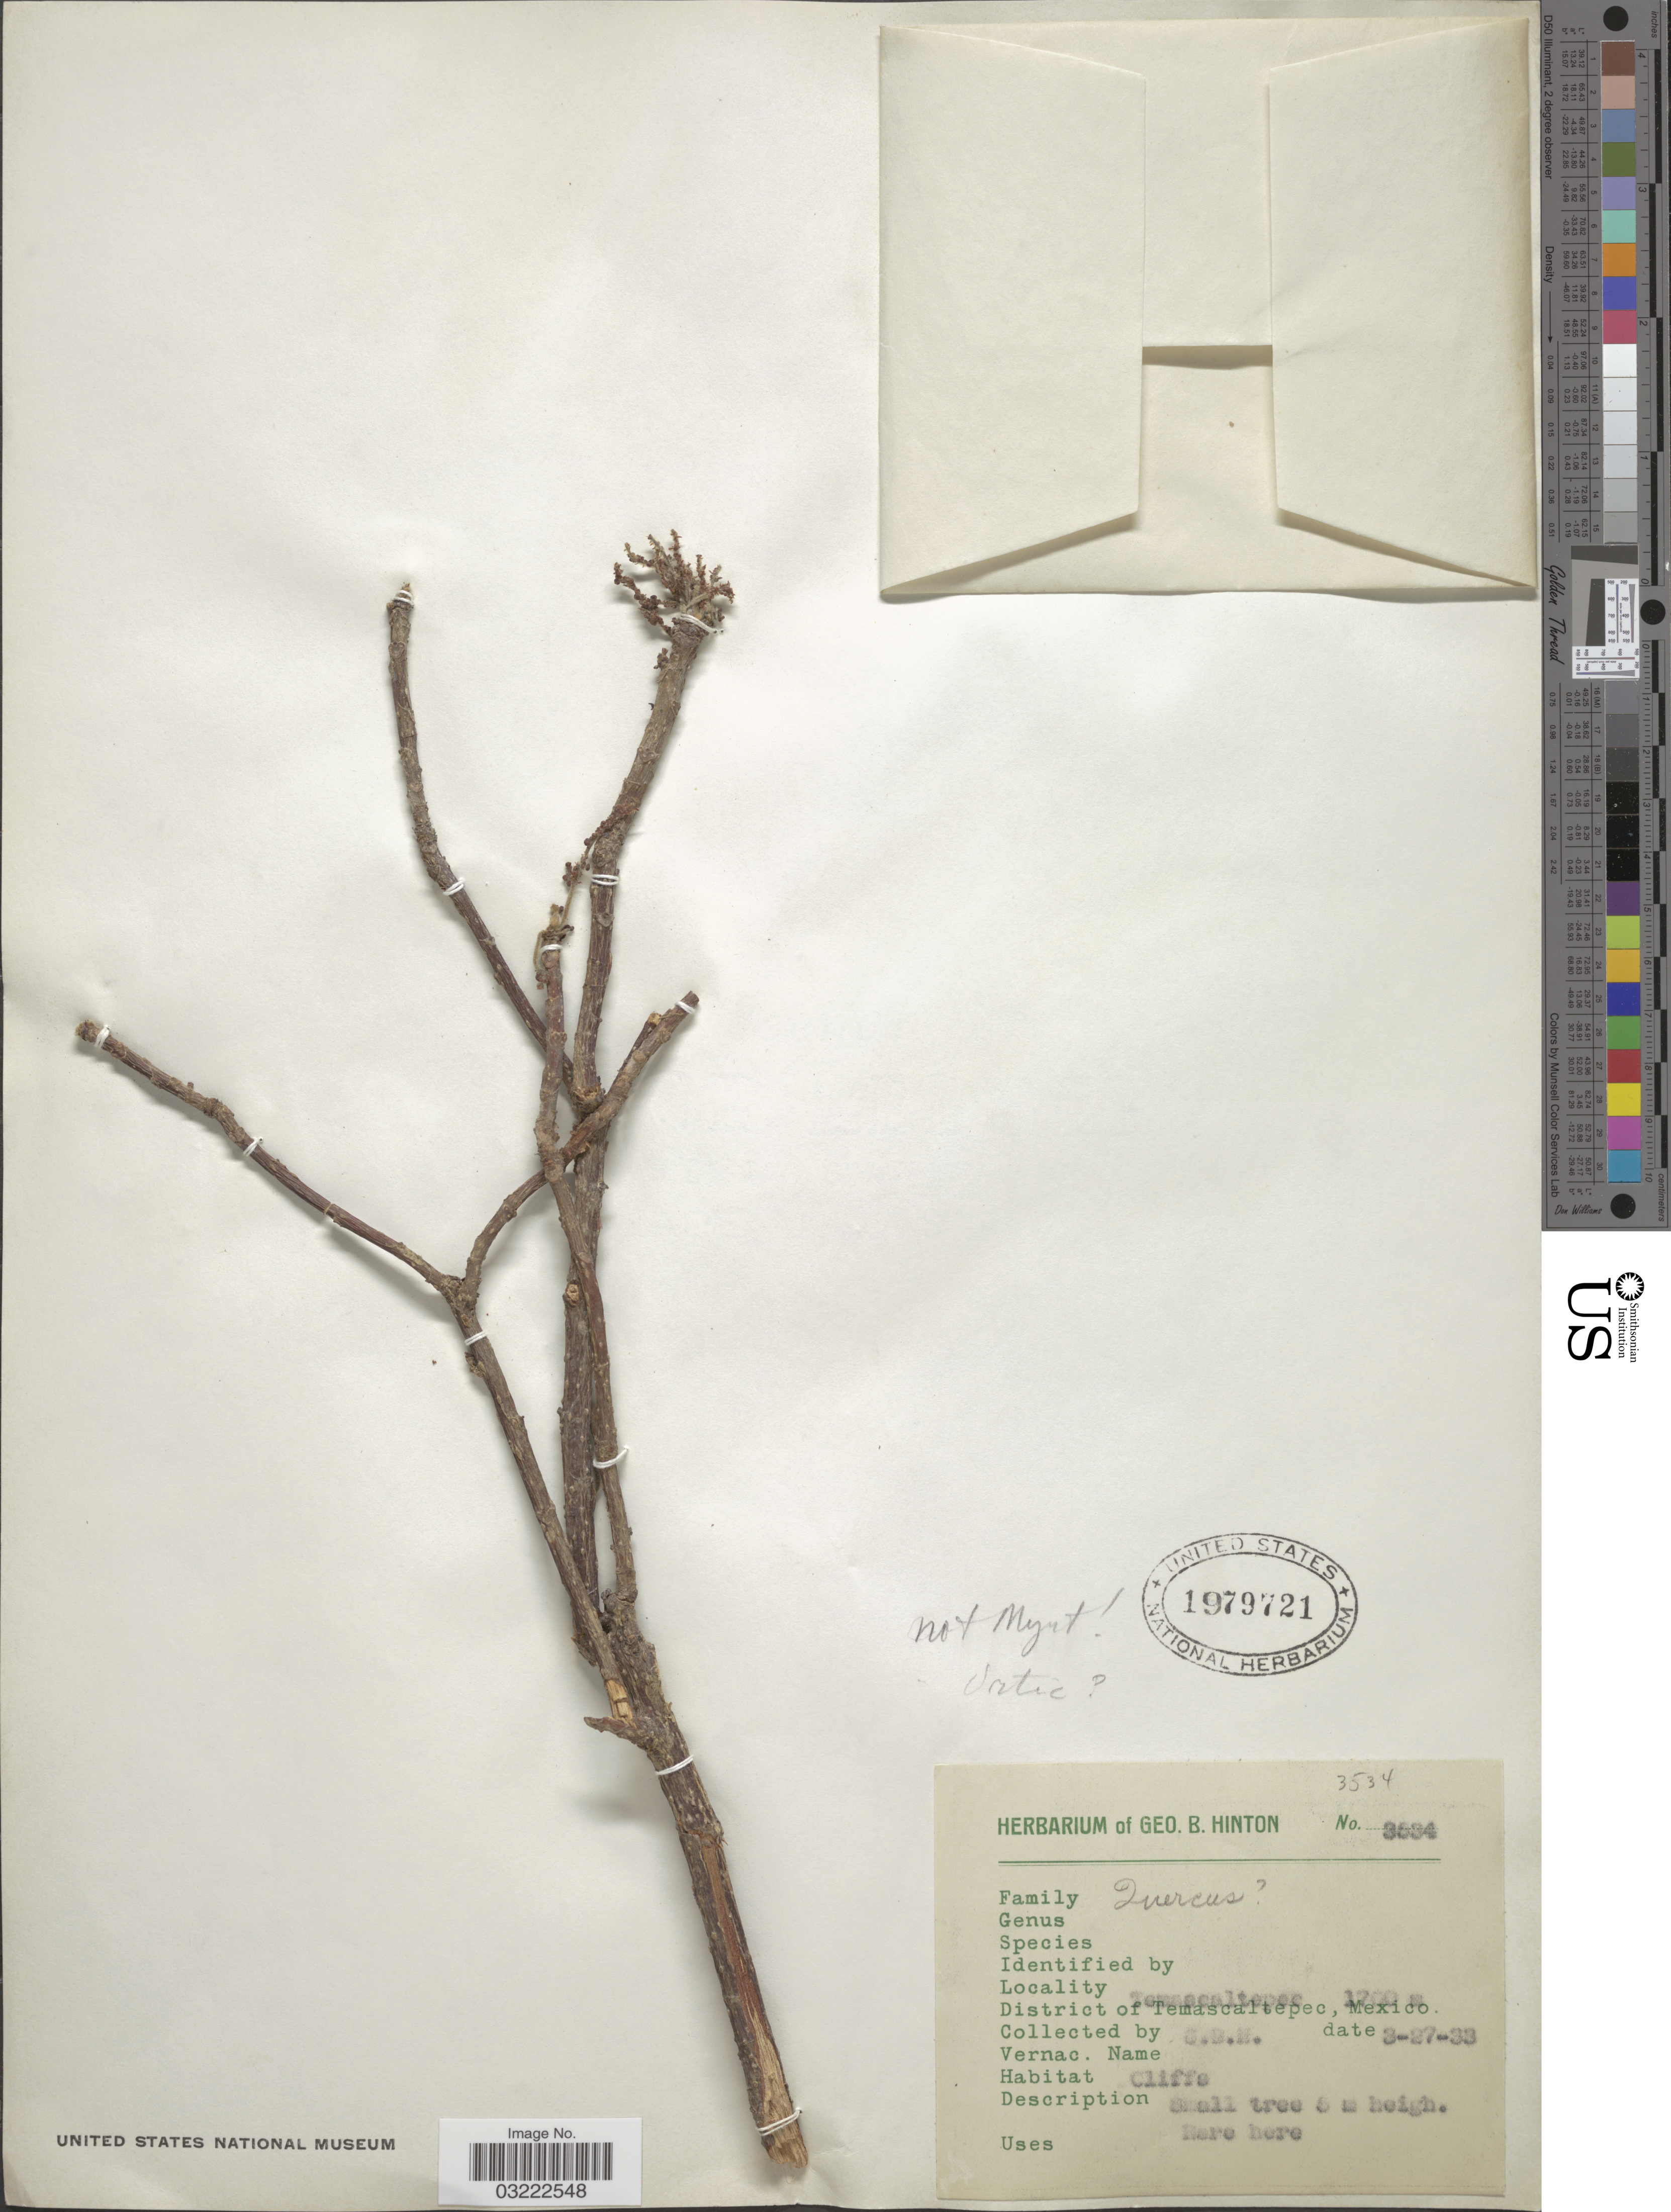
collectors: G. B. Hinton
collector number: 3534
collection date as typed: Transcribed d/m/y: 27/3/33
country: Mexico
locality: Temascaltepec, District of Temascaltepec.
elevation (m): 1700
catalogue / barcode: US 1979721